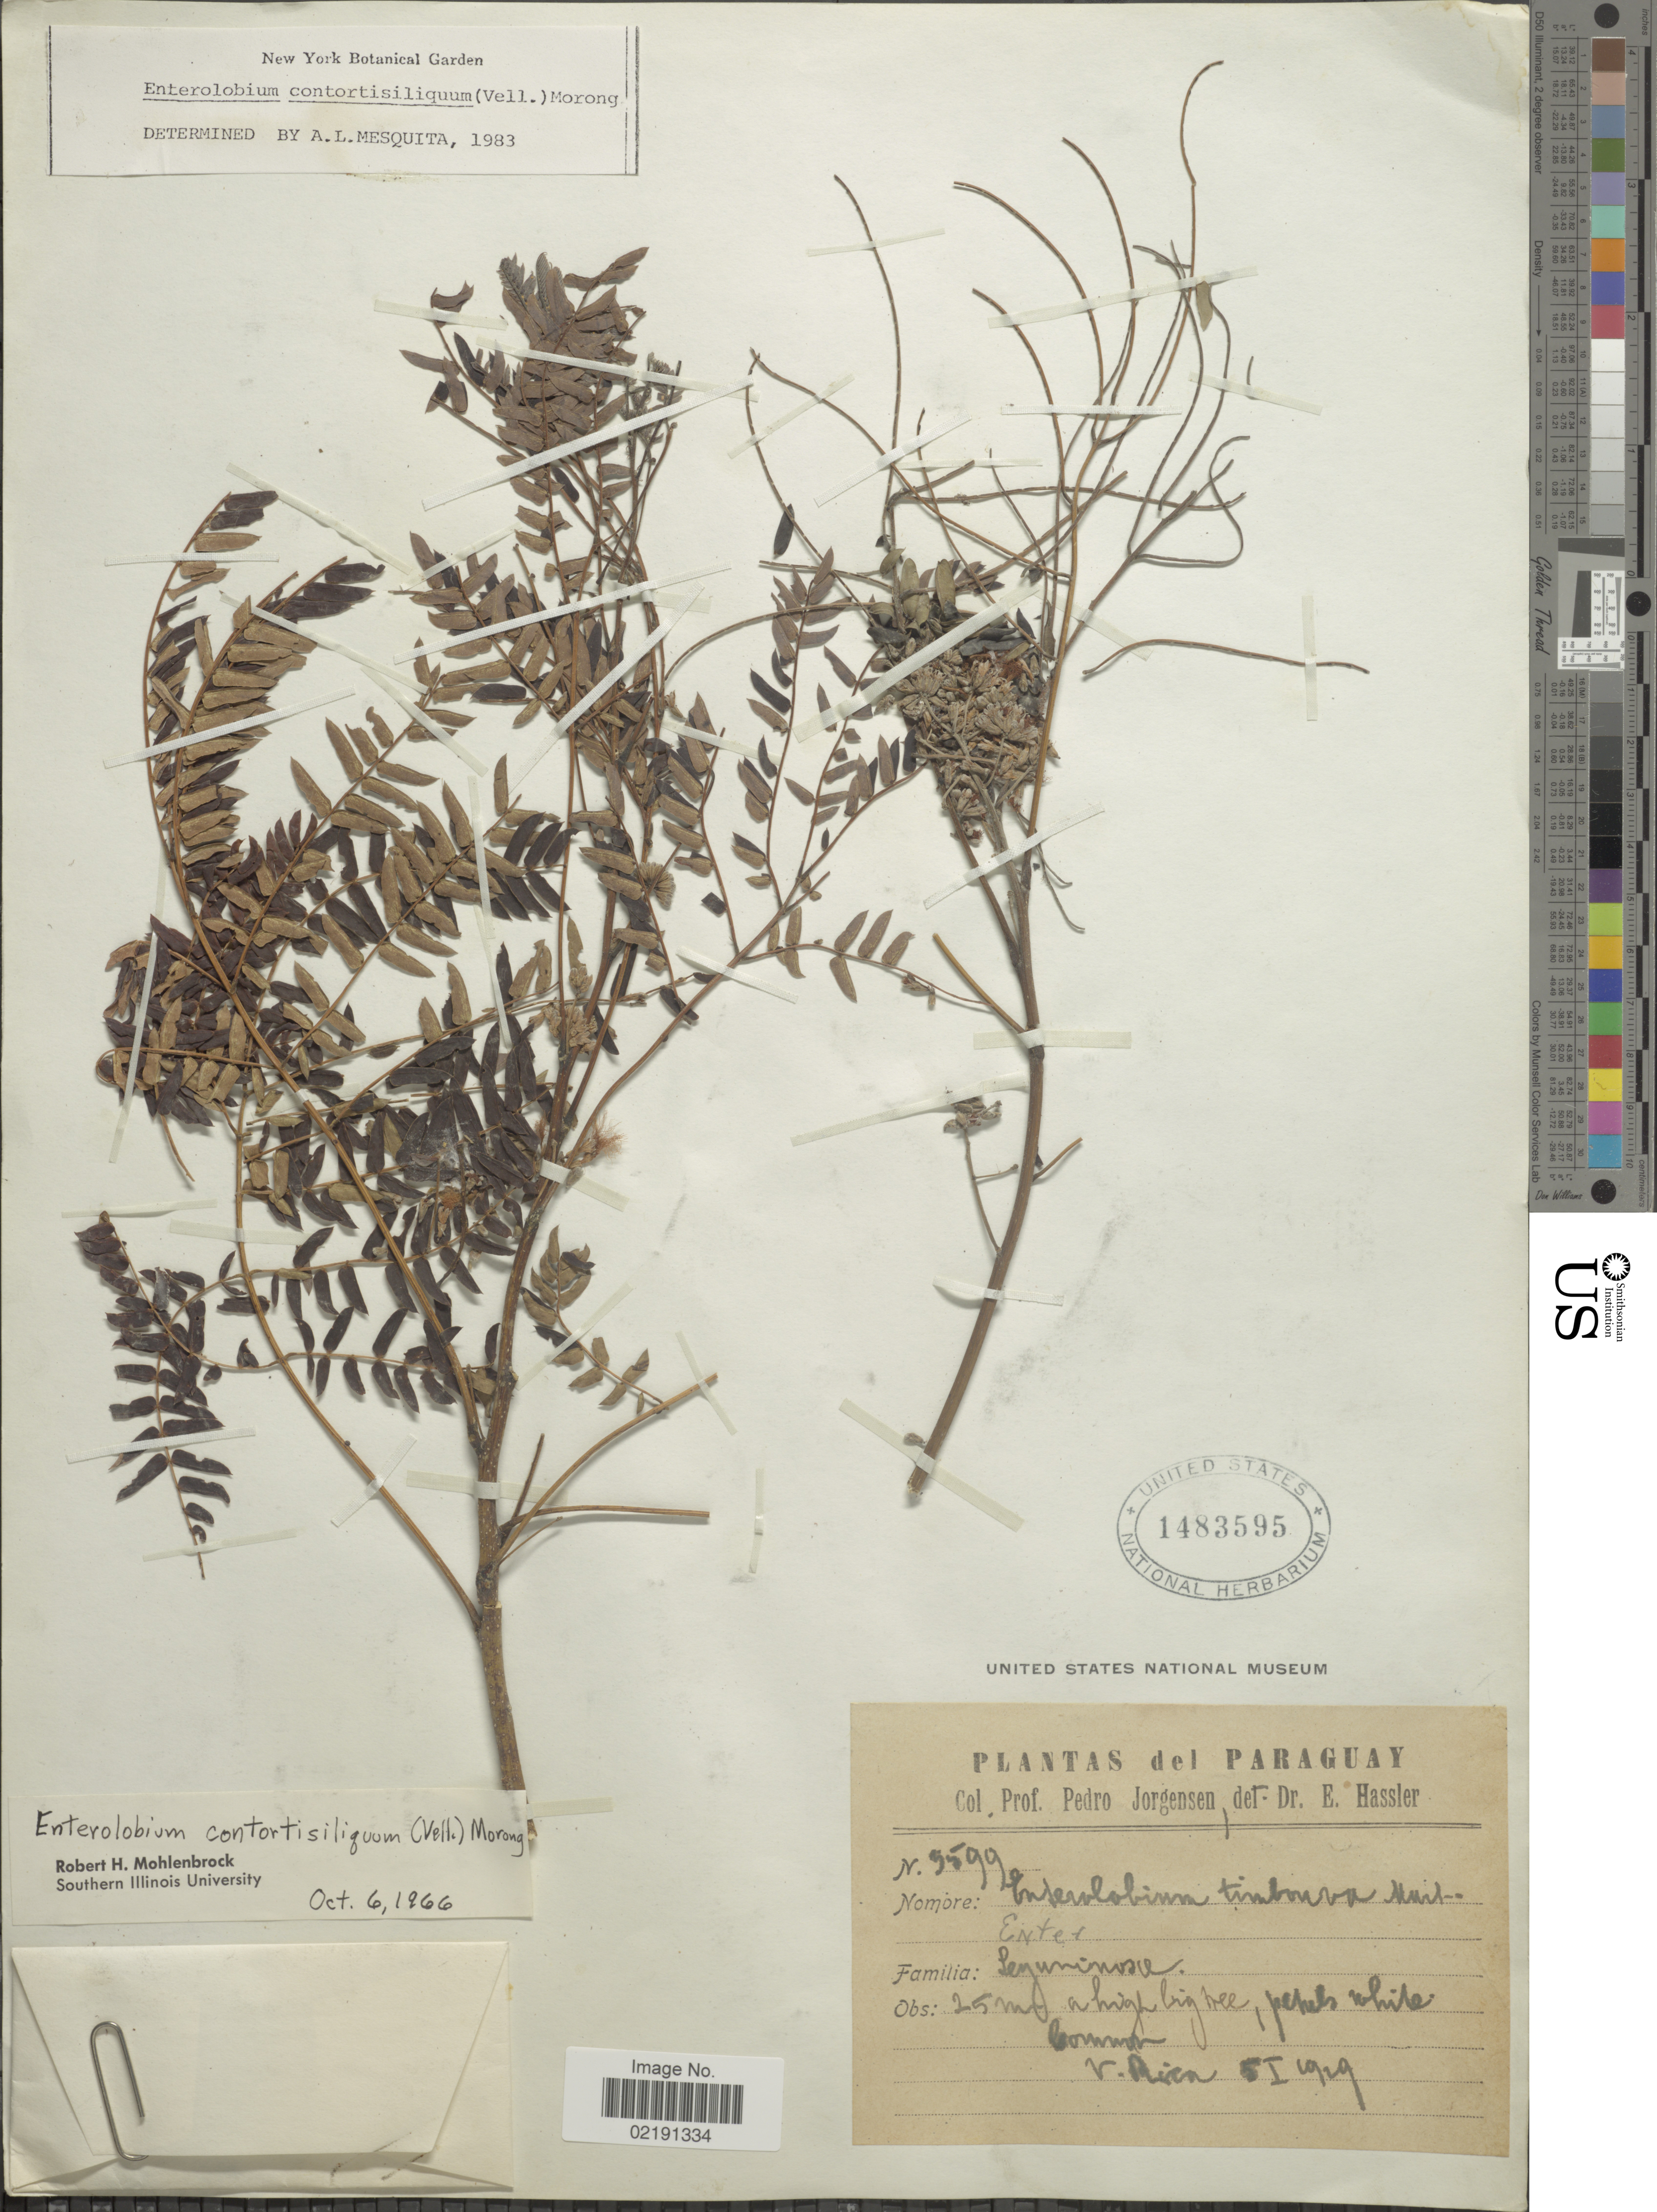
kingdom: Plantae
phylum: Tracheophyta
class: Magnoliopsida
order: Fabales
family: Fabaceae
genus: Enterolobium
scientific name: Enterolobium contortisiliquum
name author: (Vell.) Morong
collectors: P. Jörgensen & E. Hassler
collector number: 3599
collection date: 1929-01-05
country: Paraguay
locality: Common V. Rica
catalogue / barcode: US 1483595